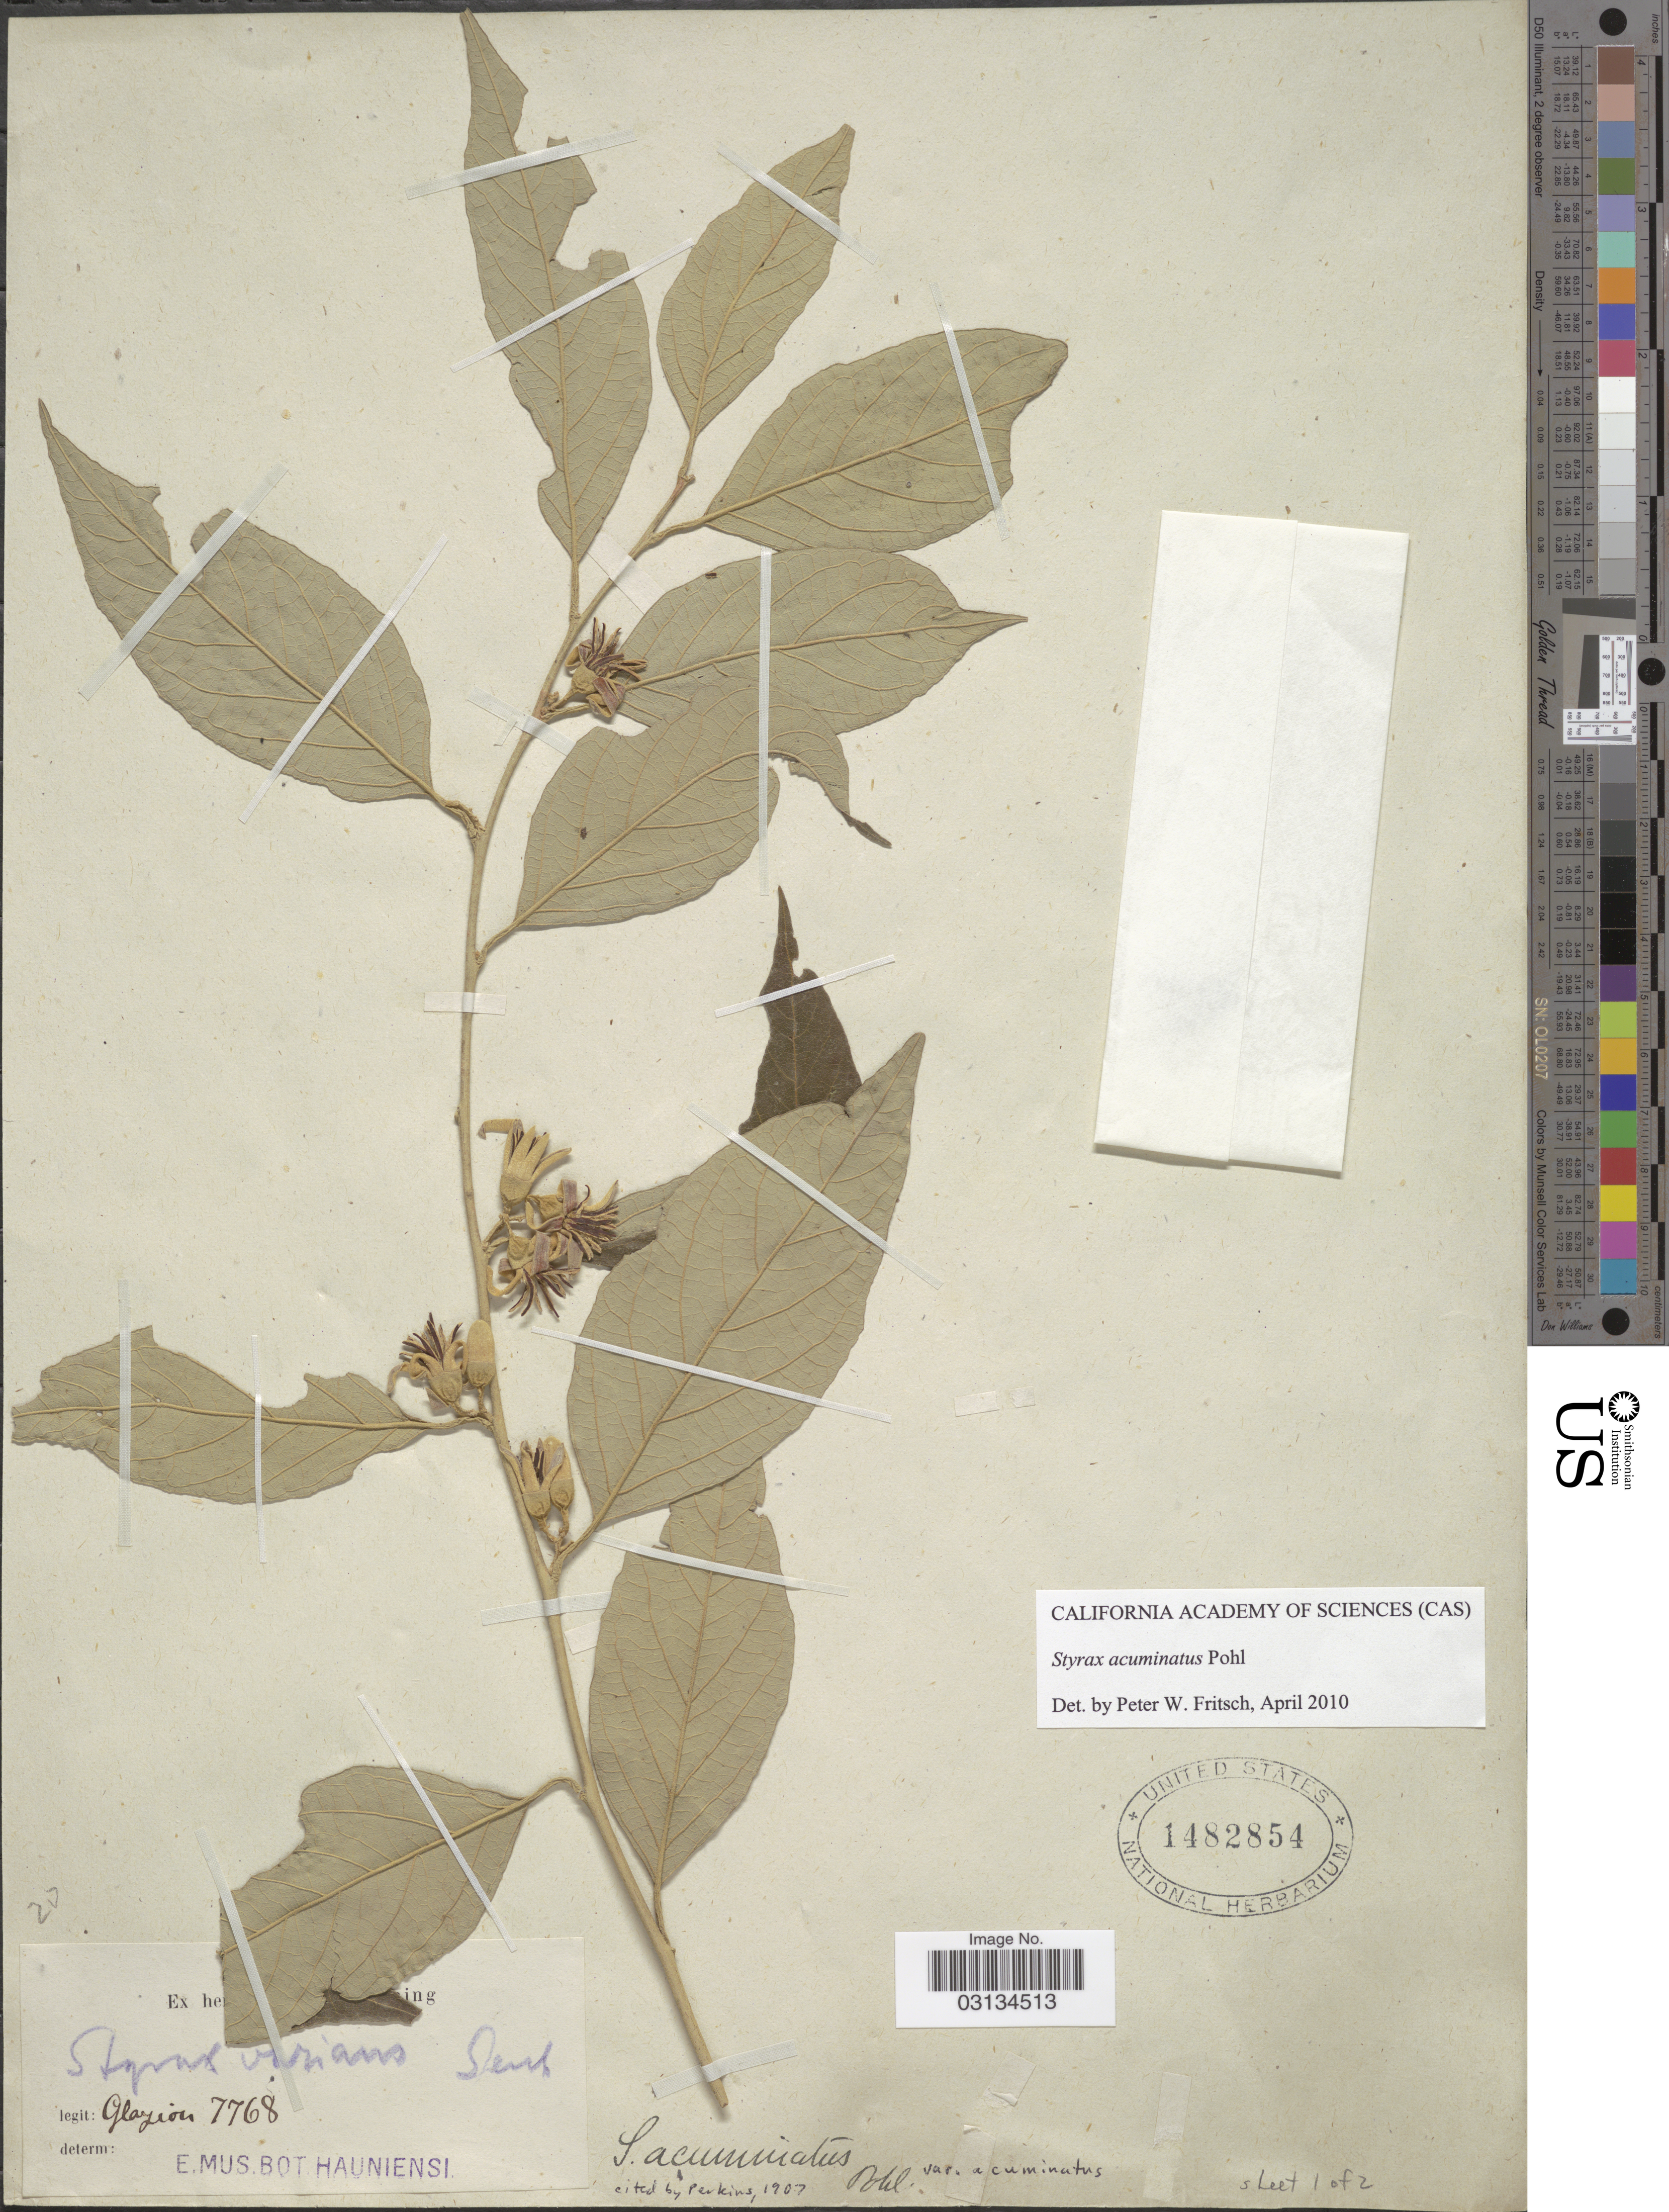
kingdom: Plantae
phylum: Tracheophyta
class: Magnoliopsida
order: Ericales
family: Styracaceae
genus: Styrax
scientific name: Styrax acuminatus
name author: Pohl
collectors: Glaziou, --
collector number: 7768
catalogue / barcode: US 1482854